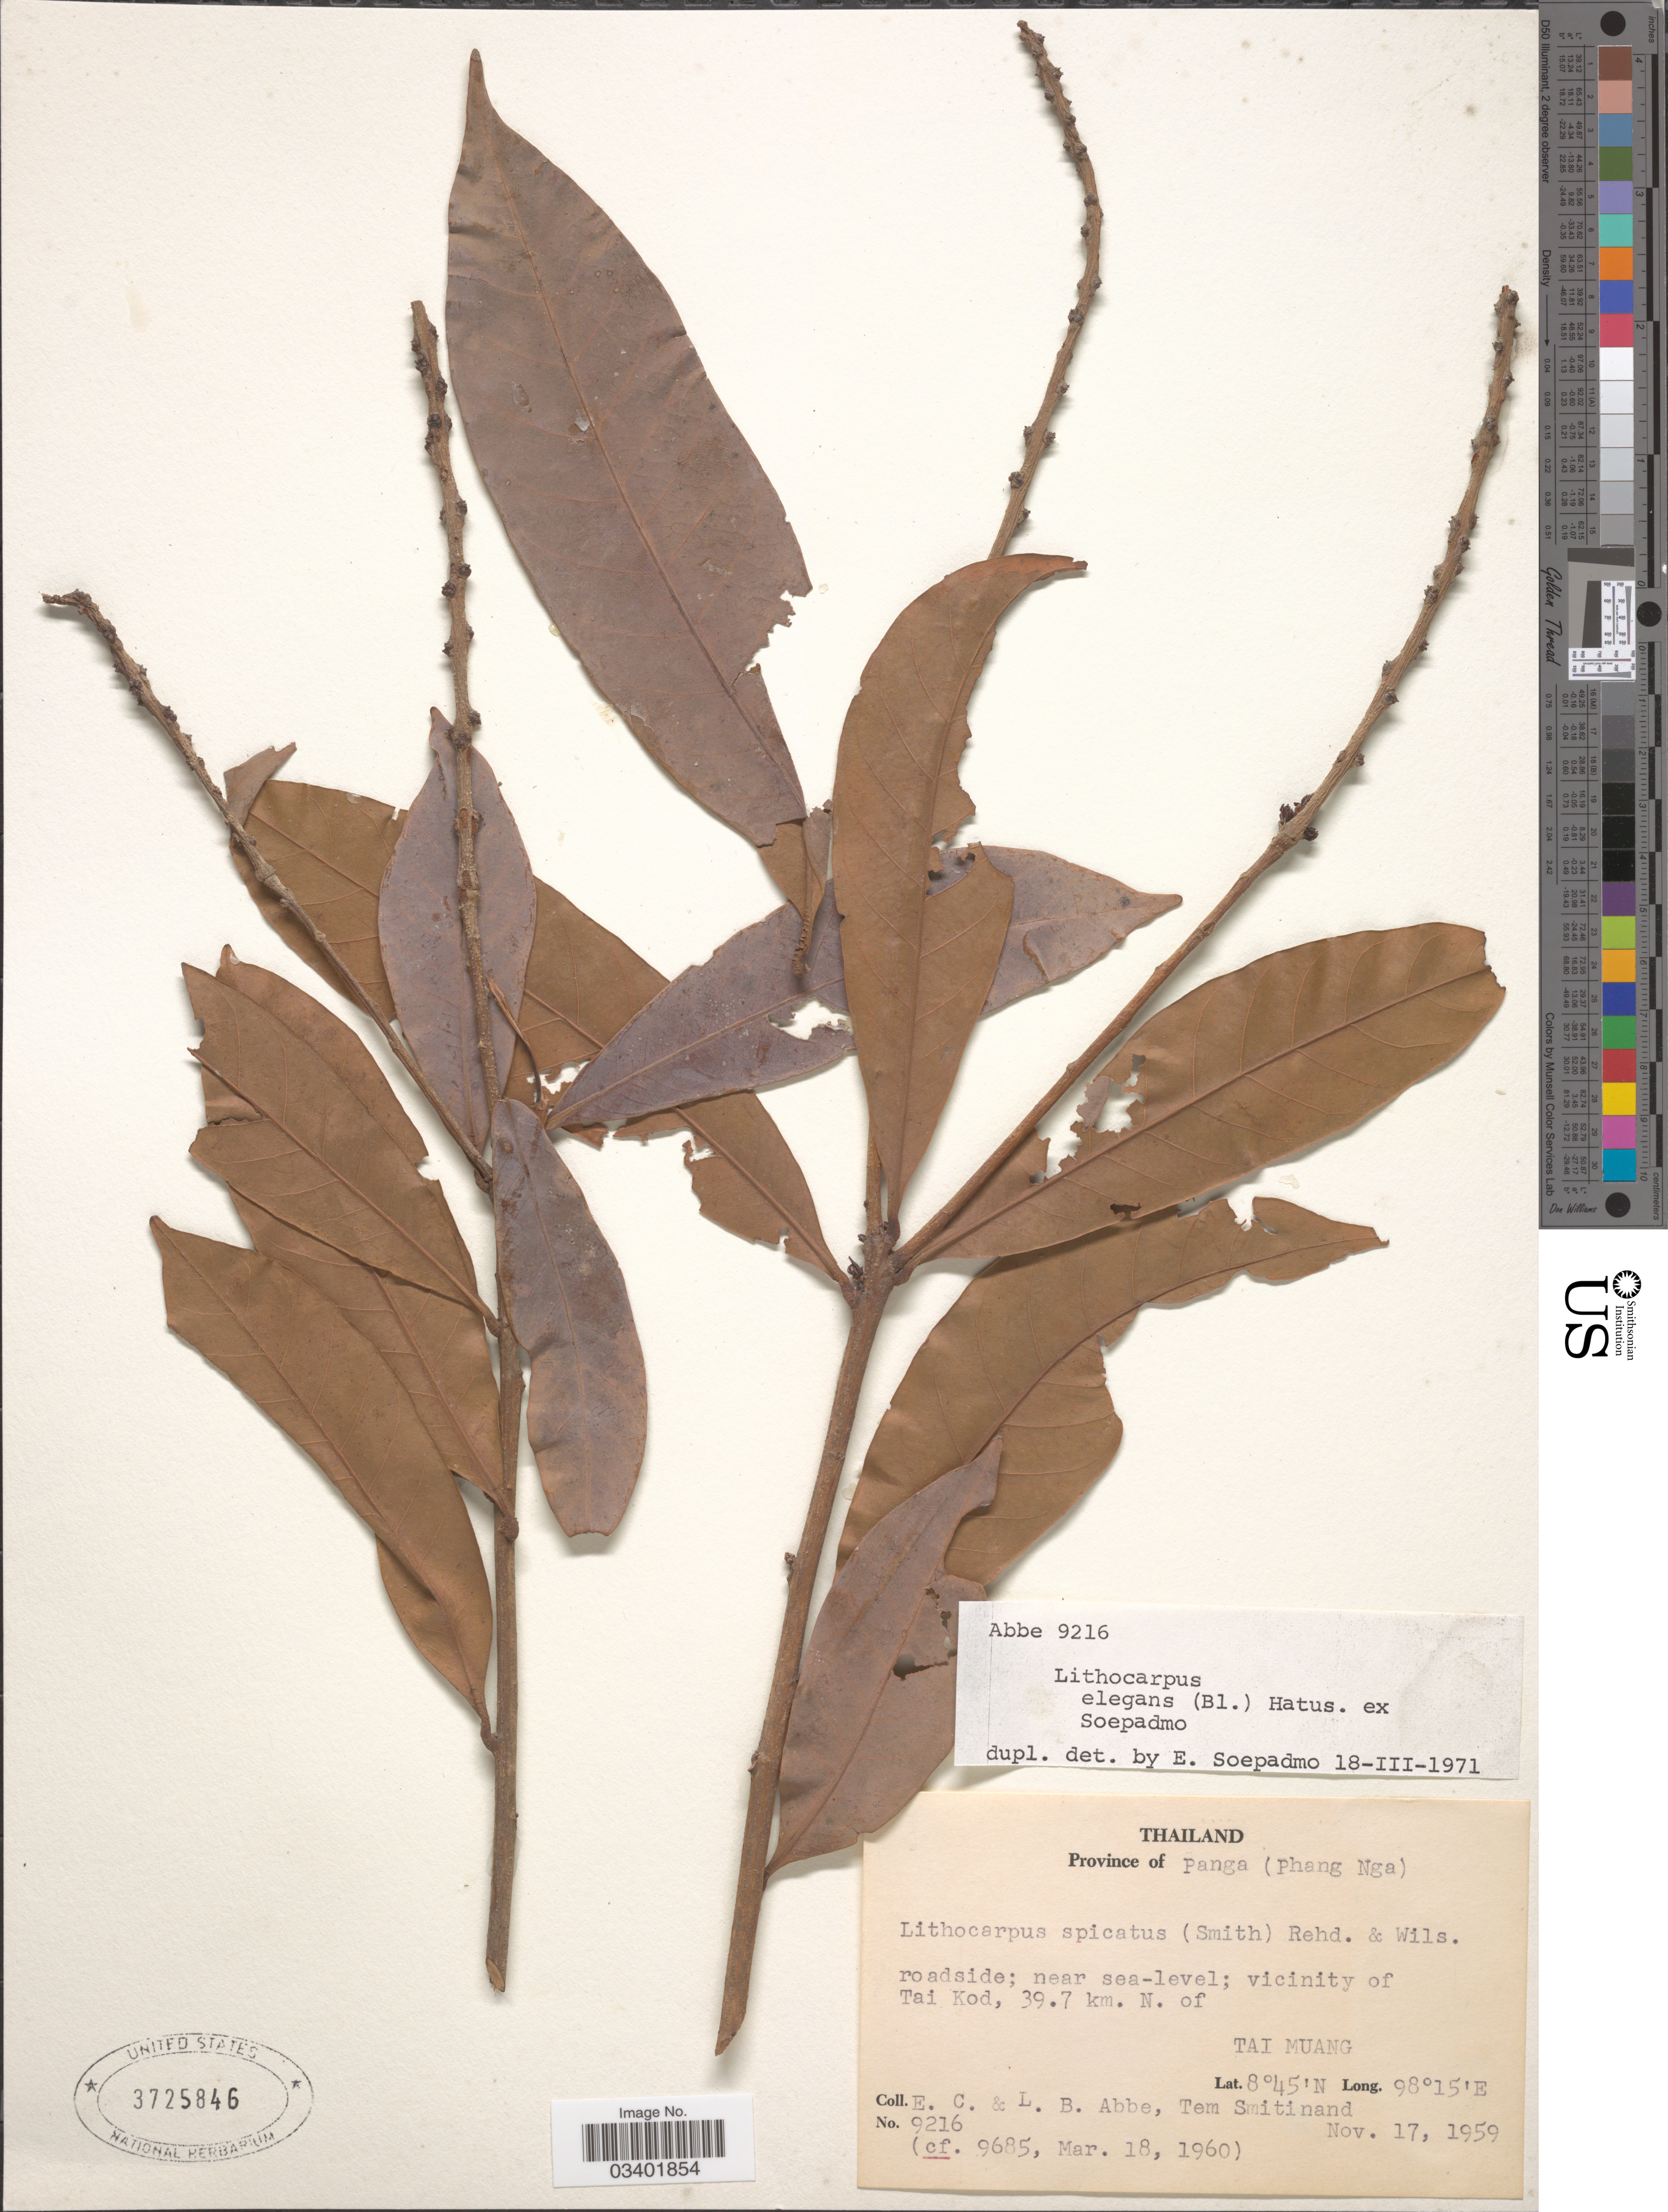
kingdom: Plantae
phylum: Tracheophyta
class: Magnoliopsida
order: Fagales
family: Fagaceae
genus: Lithocarpus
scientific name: Lithocarpus elegans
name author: (Blume) Hatus. ex Soepadmo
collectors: E. C. Abbe, L. B. Abbe & T. Smitinand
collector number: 9216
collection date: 1959-11-17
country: Thailand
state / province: Phang Nga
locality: Province of Panga. Vicinity of Tai Kod, 39.7 km. N. of Tai Muang.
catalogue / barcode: US 3725846